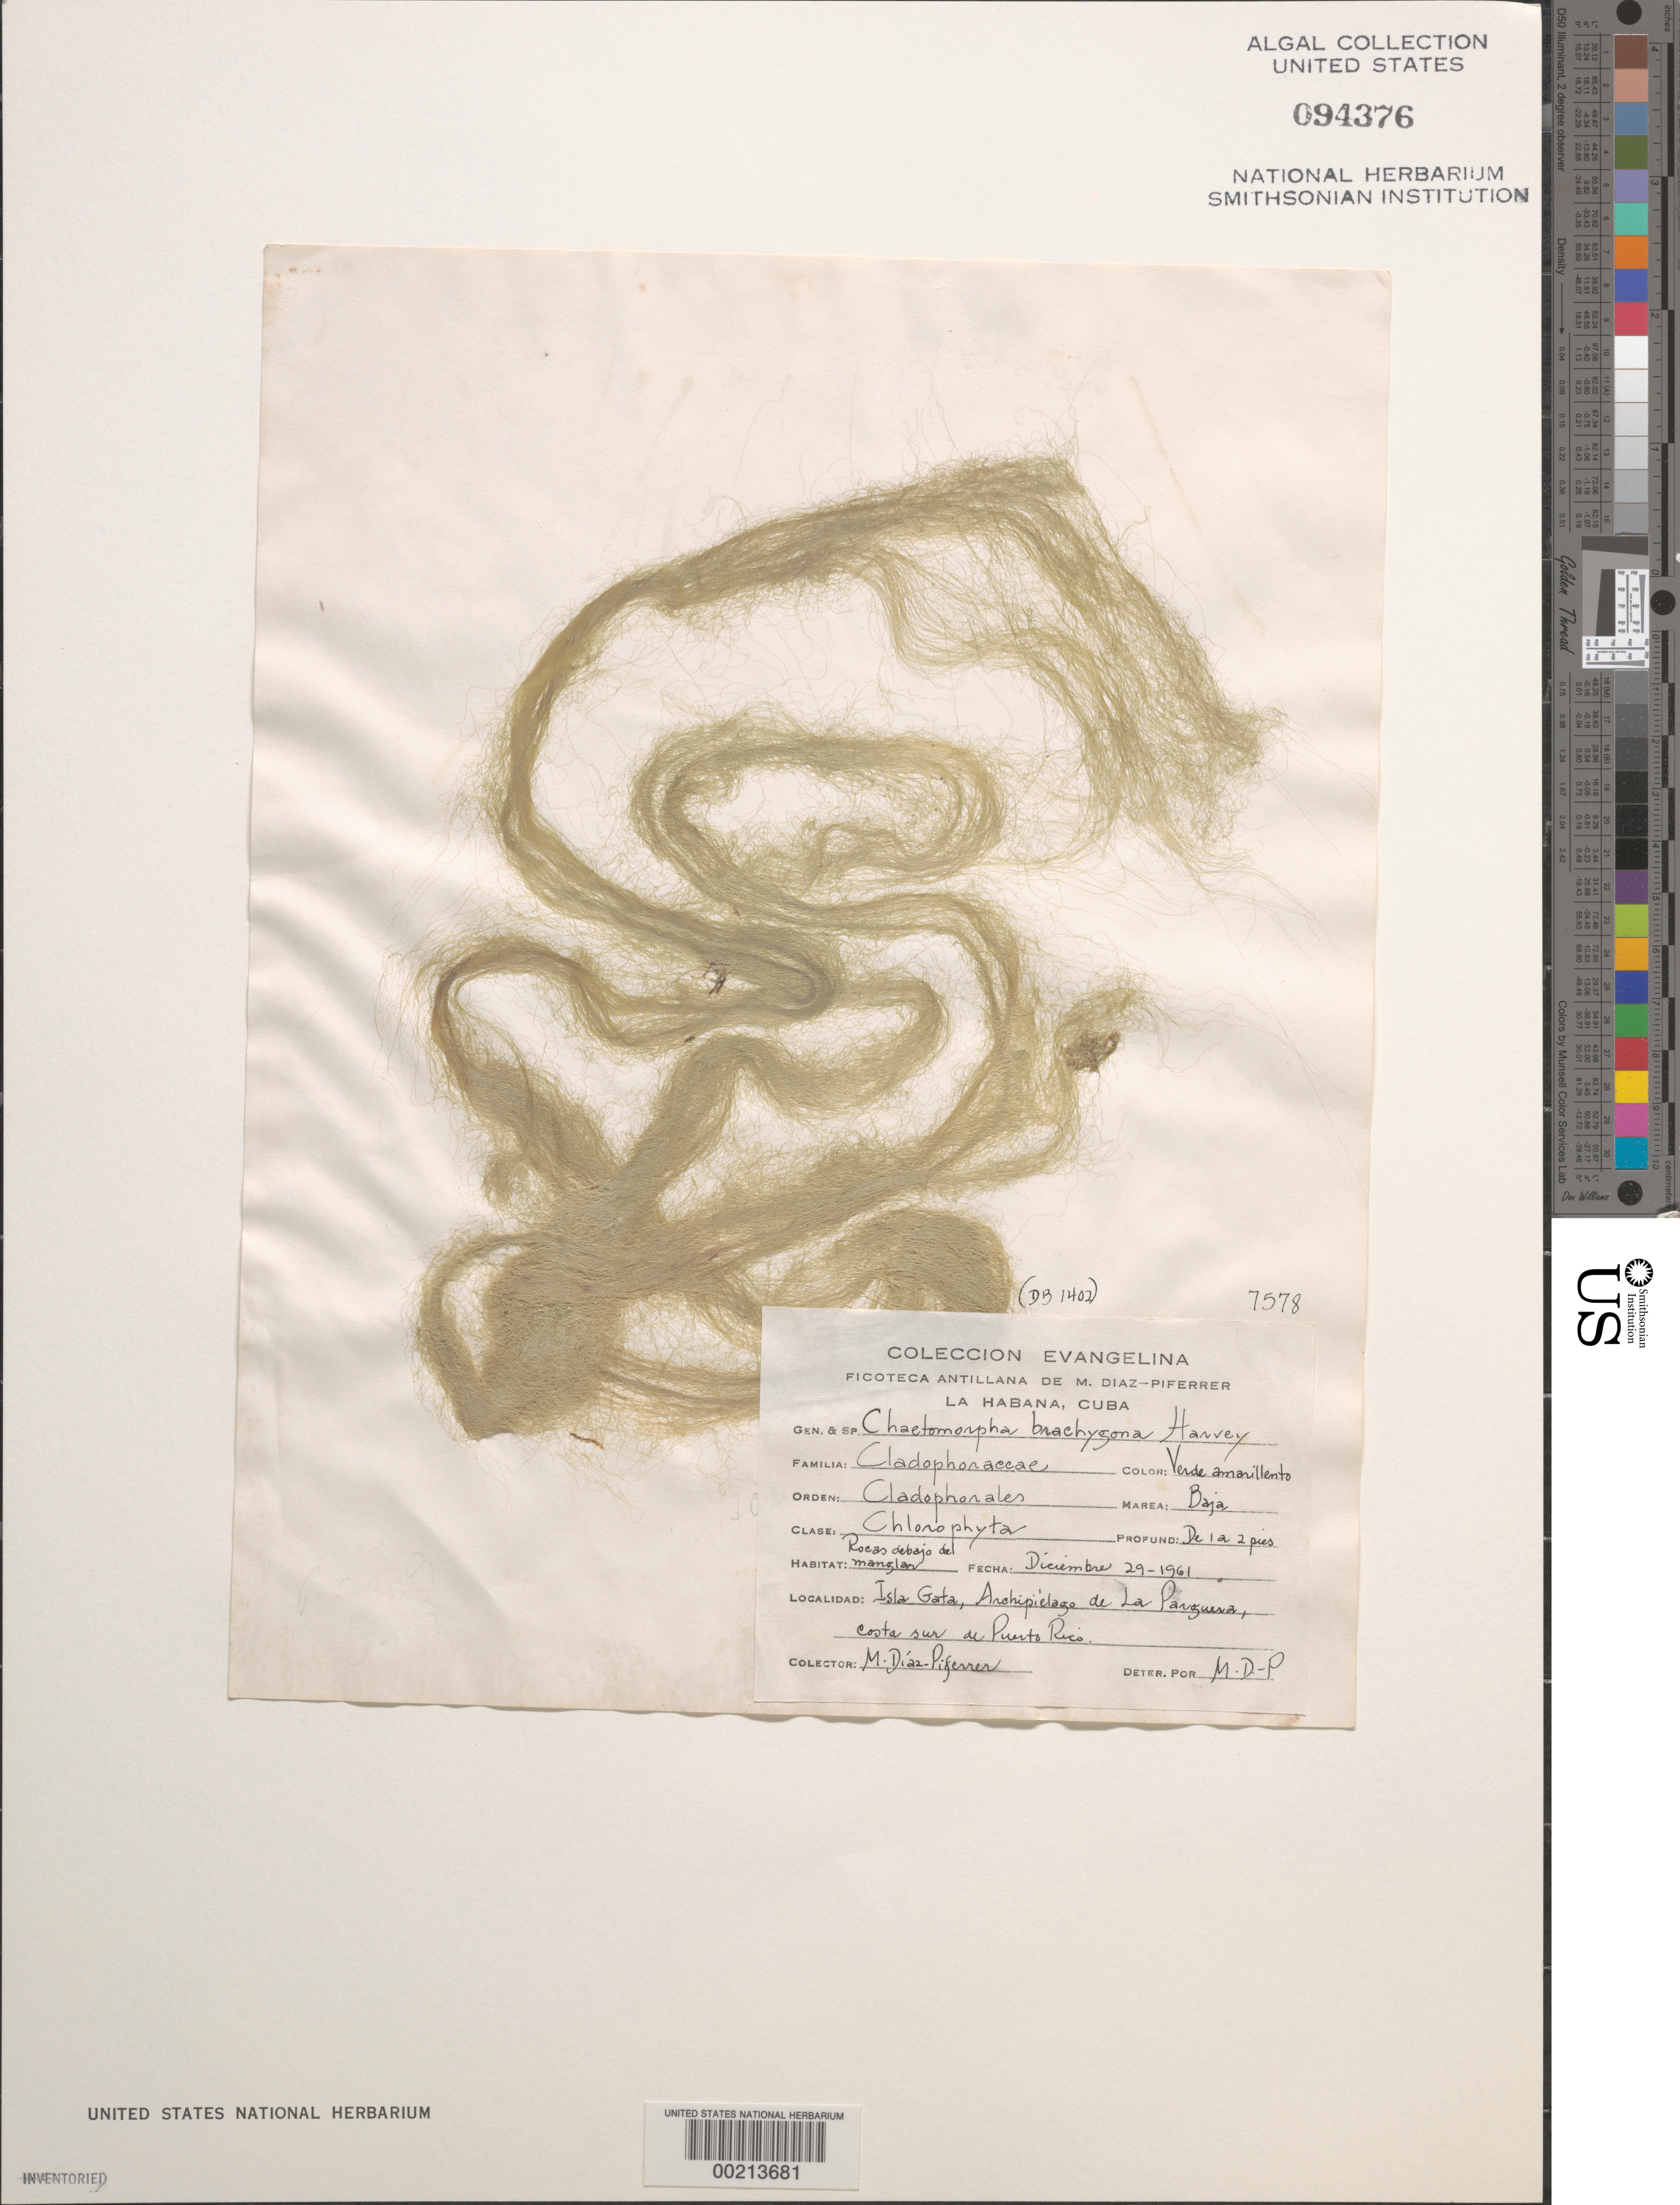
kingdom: Plantae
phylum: Chlorophyta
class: Ulvophyceae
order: Cladophorales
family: Cladophoraceae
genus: Chaetomorpha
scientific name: Chaetomorpha brachygona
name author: Harv.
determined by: Diaz-Piferrer, M.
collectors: M. Diaz-Piferrer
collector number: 7578 (DB 1402)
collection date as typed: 29 Dec 1961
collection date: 1961-12-29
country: Puerto Rico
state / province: Lajas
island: Isla Gata (Gata Island)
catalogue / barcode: US 94376